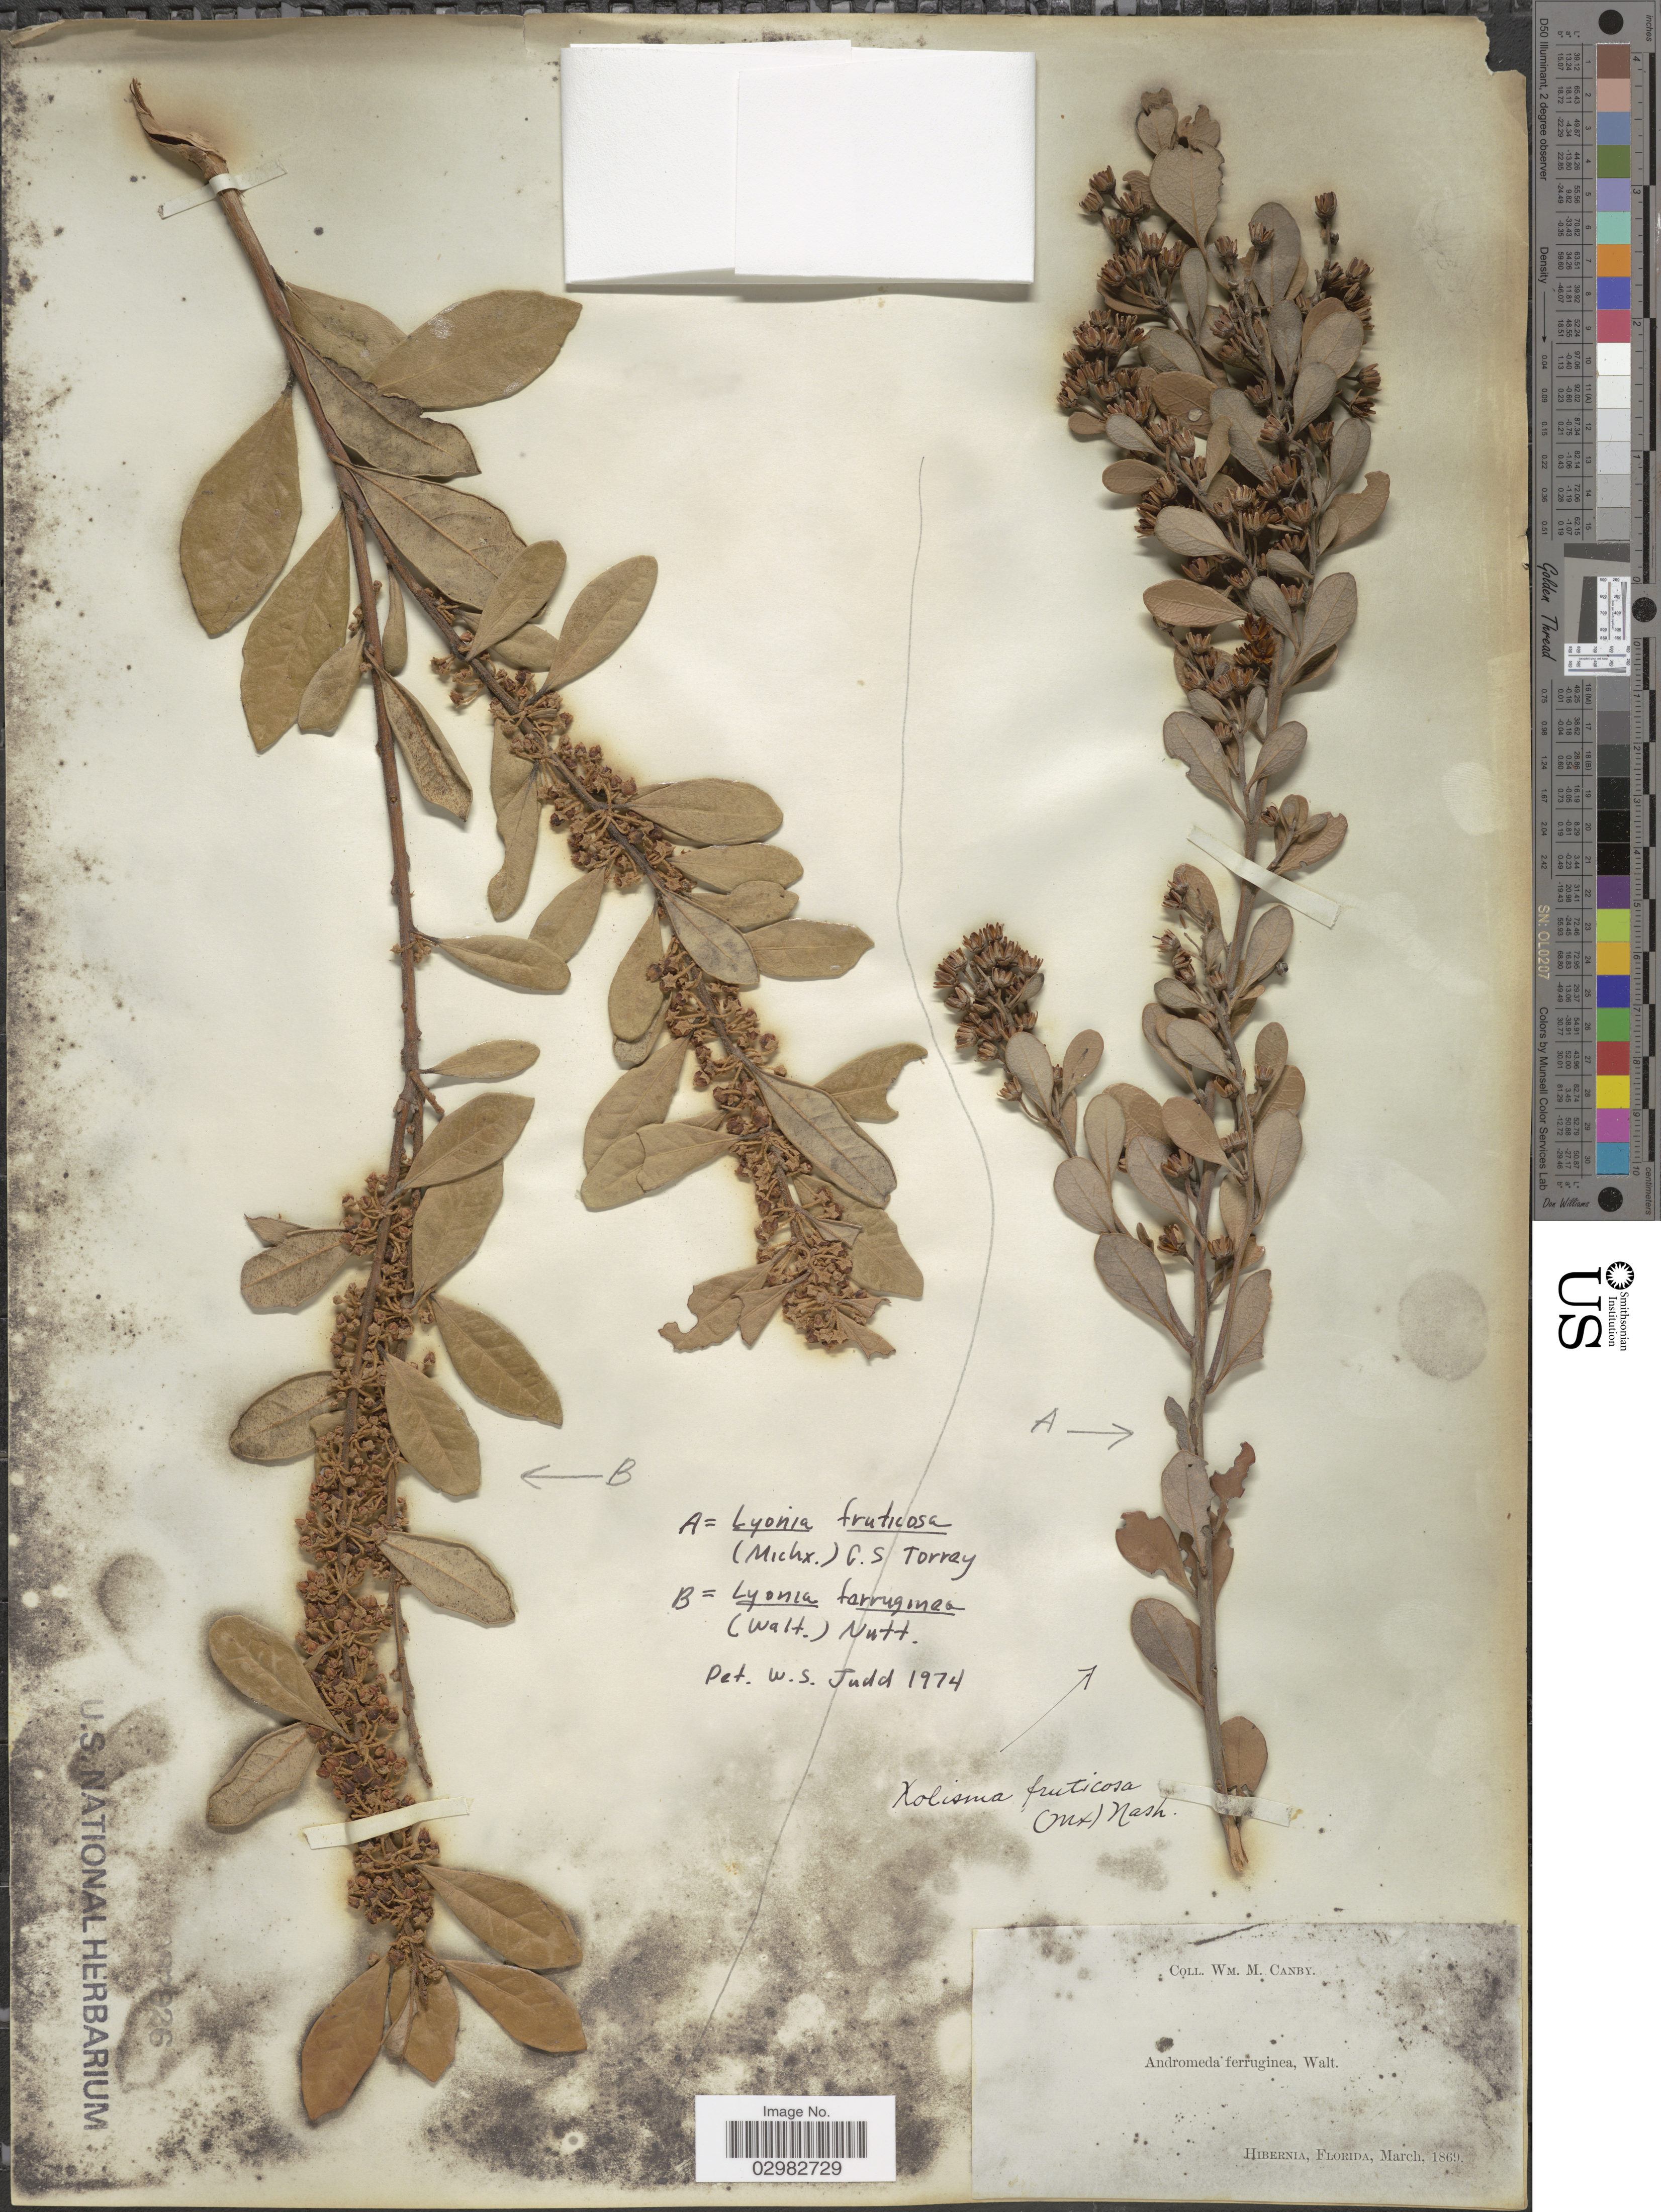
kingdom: Plantae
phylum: Tracheophyta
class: Magnoliopsida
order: Ericales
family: Ericaceae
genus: Lyonia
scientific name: Lyonia ferruginea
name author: (Walter) Nutt.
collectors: W. Canby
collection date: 1869-03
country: United States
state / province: Florida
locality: Hibernia.